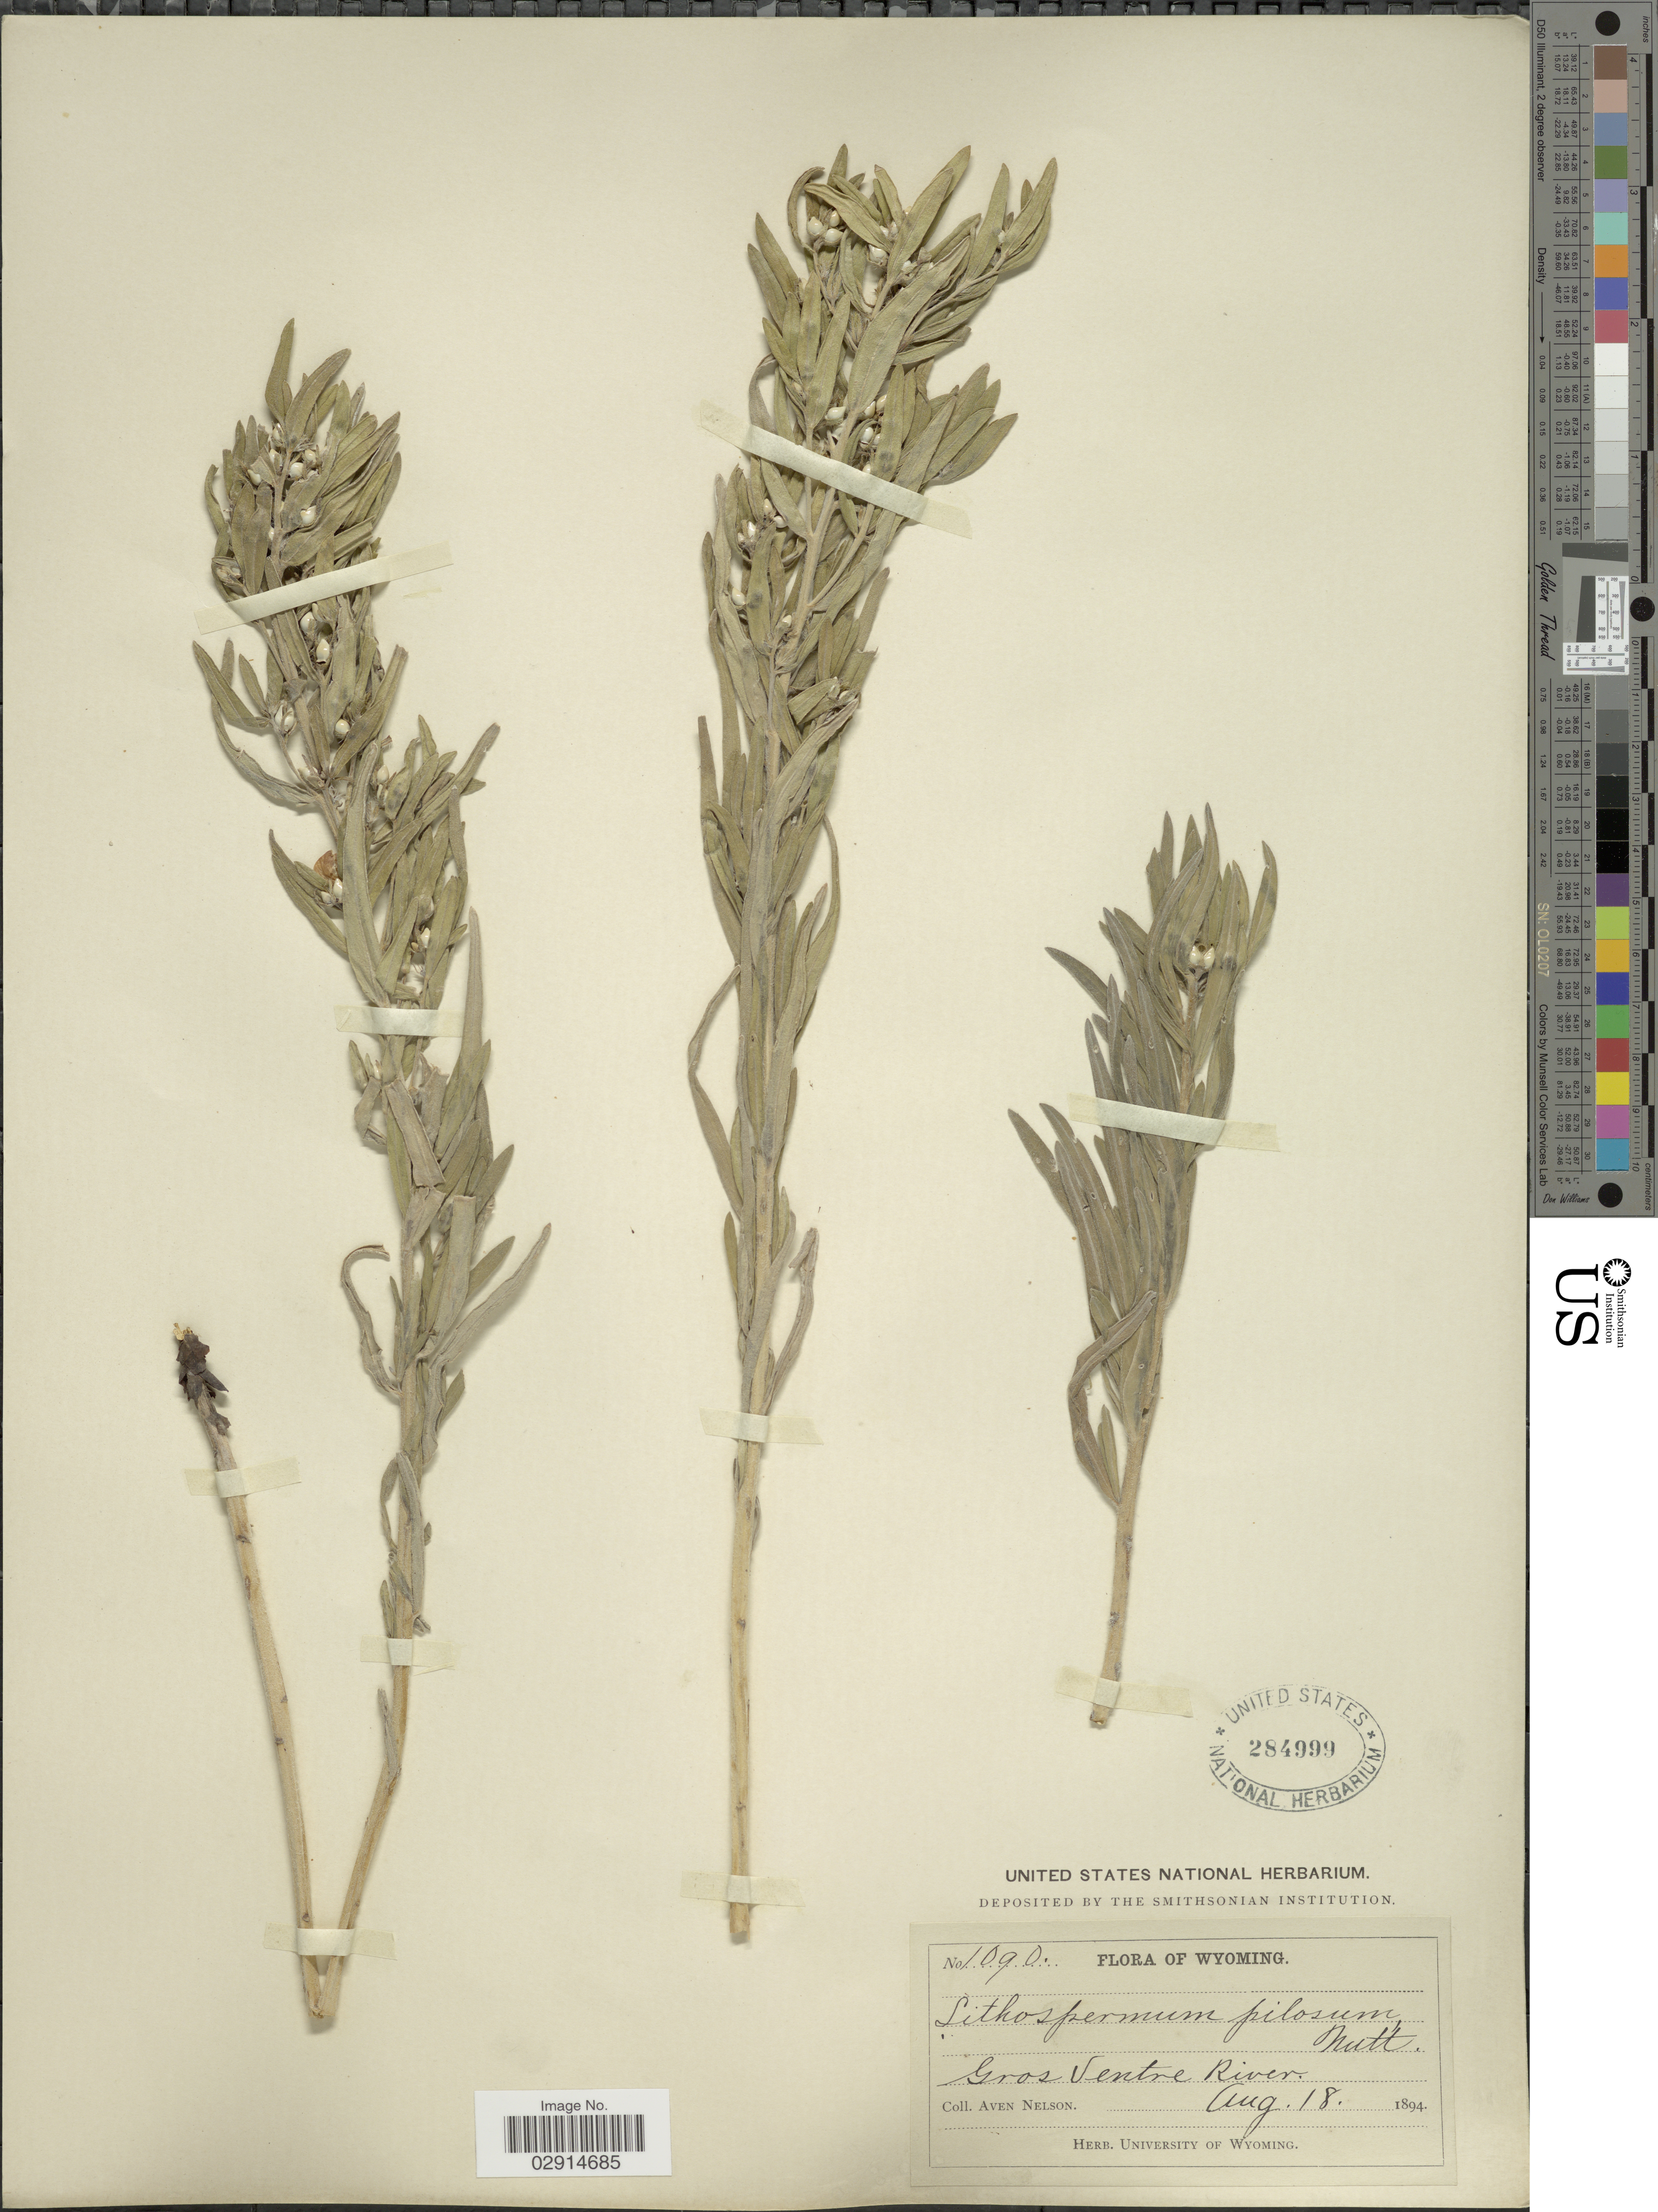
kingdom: Plantae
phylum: Tracheophyta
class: Magnoliopsida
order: Boraginales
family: Boraginaceae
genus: Lithospermum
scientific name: Lithospermum ruderale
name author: Douglas ex Lehm.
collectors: A. Nelson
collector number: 1090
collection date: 1894-08-18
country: United States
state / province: Wyoming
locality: Gros Ventre River.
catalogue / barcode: US 284999